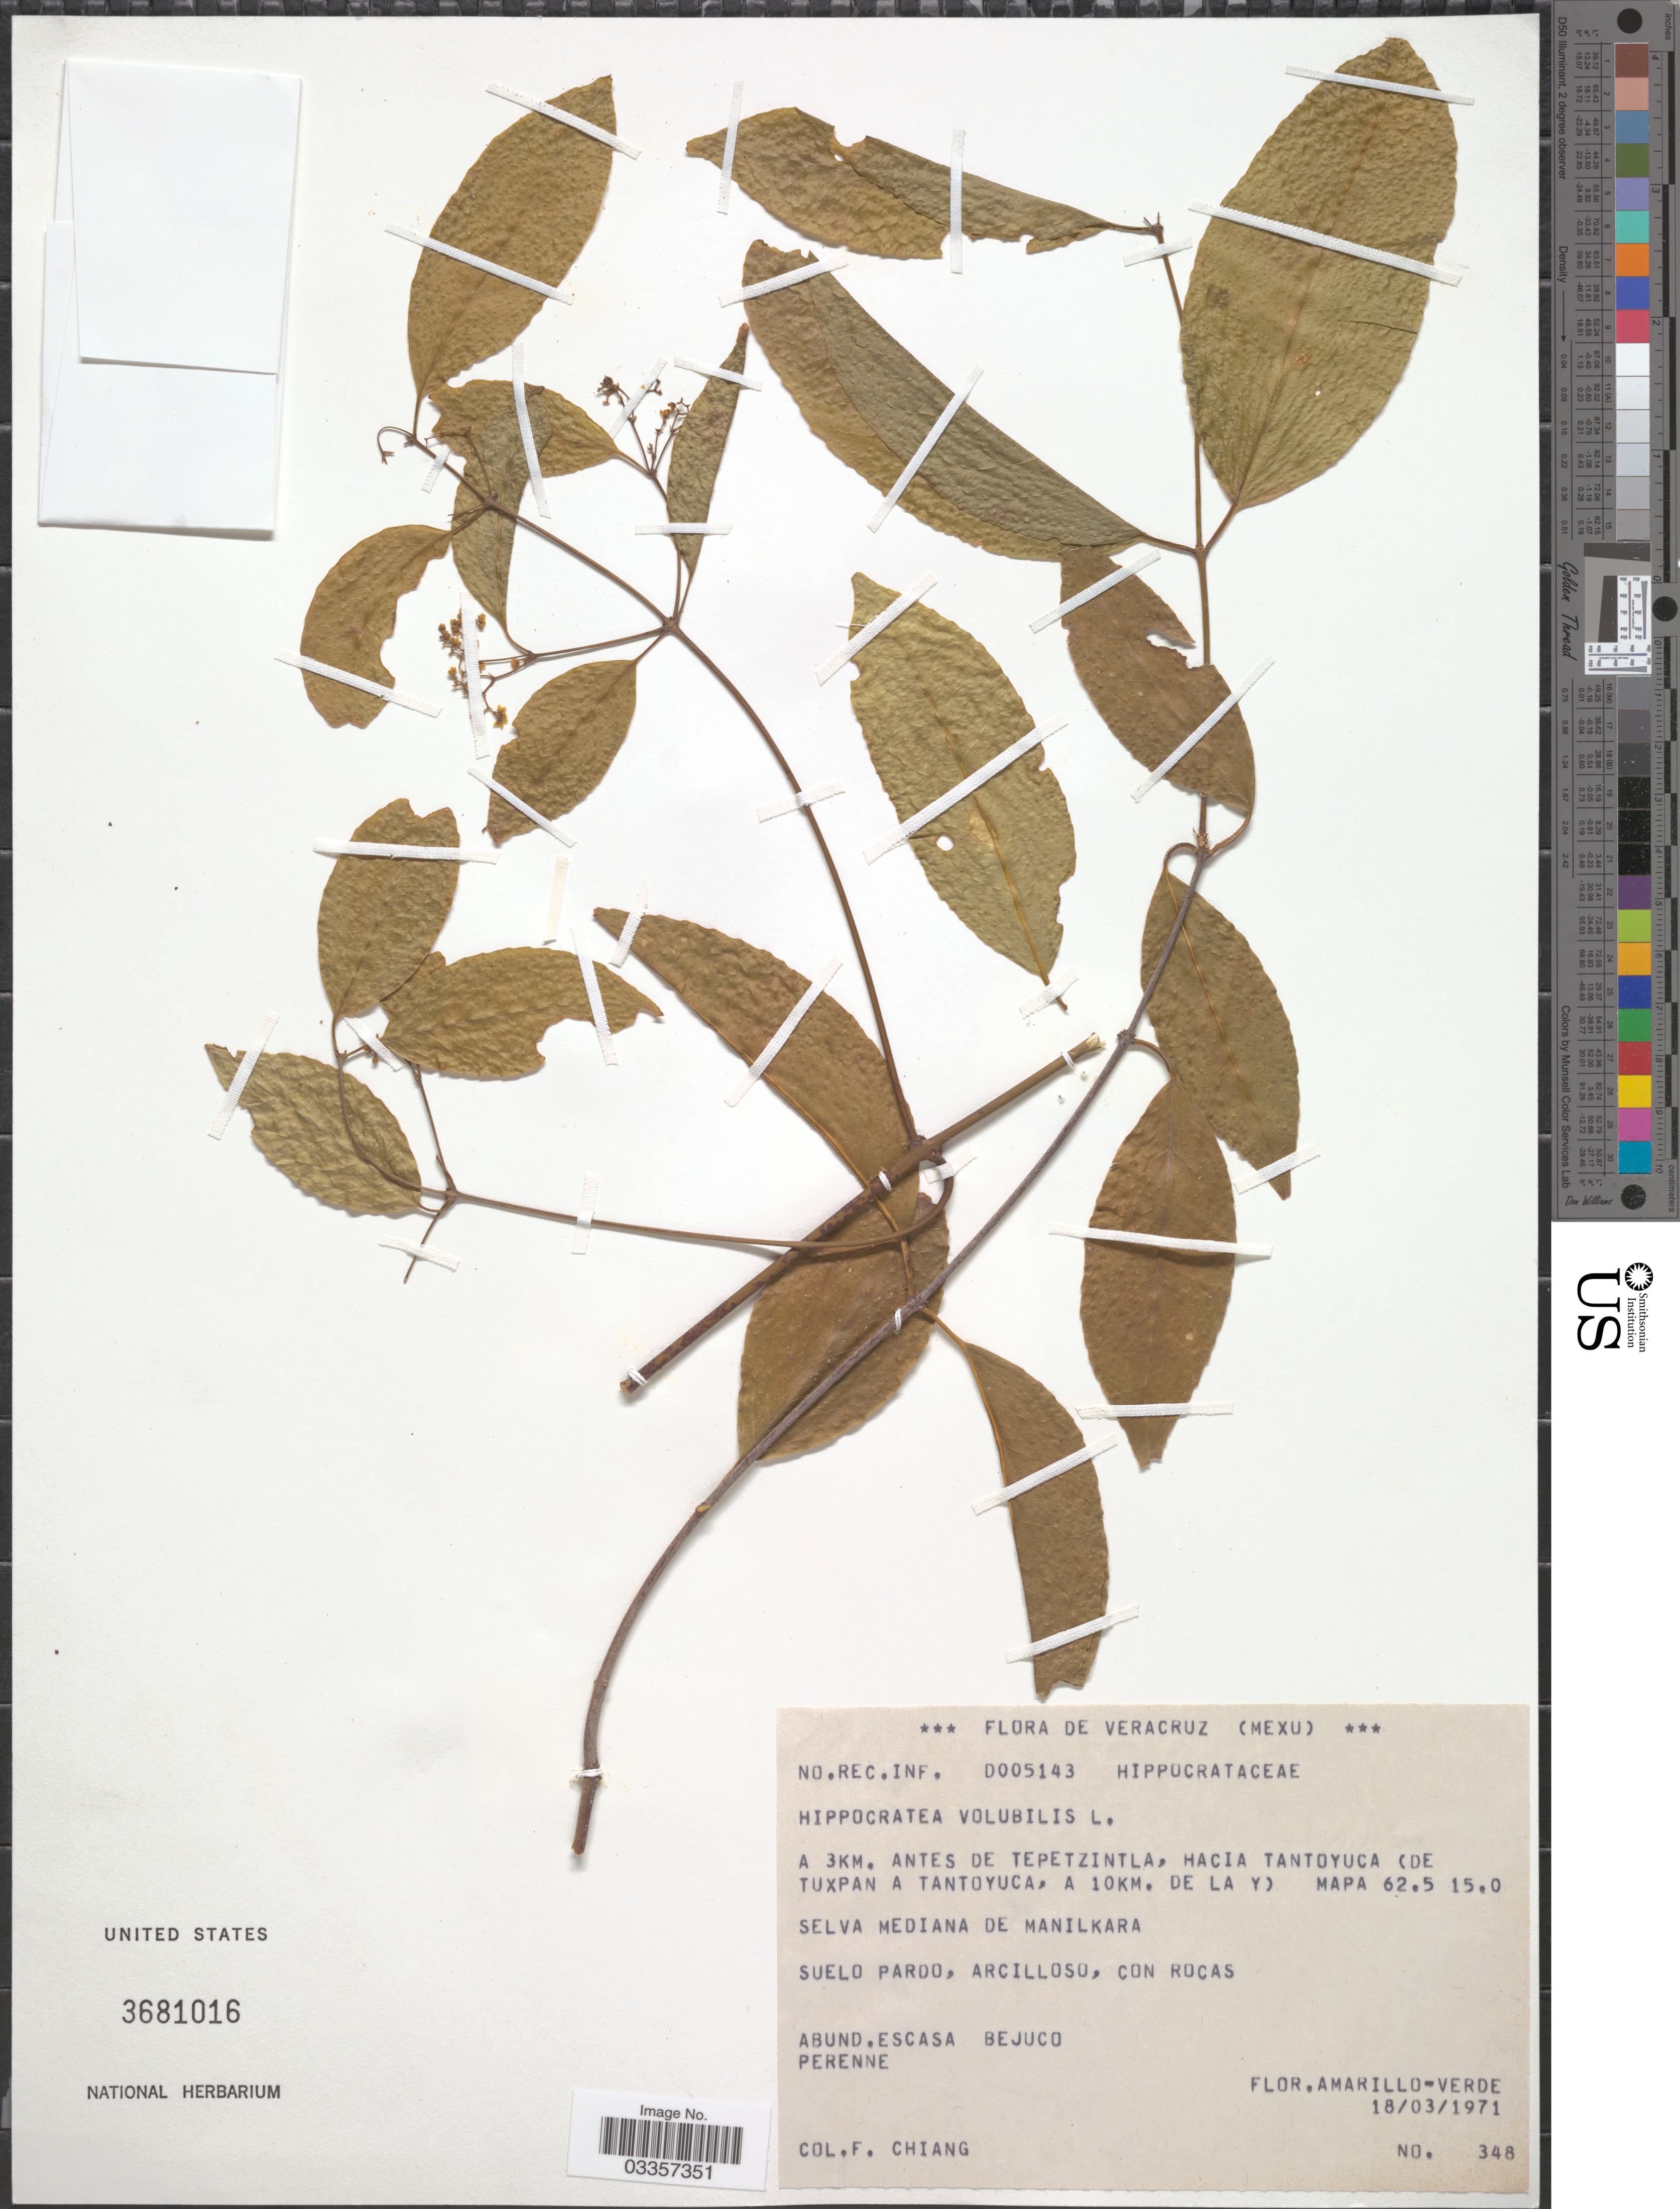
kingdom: Plantae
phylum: Tracheophyta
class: Magnoliopsida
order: Celastrales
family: Celastraceae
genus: Hippocratea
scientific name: Hippocratea volubilis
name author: L.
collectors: F. Chiang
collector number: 348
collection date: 1971-03-18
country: Mexico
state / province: Veracruz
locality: Veracruz. A 3km. Antes de Tepetzintla, hacia Tantoyuca (de Tuxpan a Tantoyuca, a 10km. de la Y) Mapa 62.5 15.0.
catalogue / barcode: US 3681016